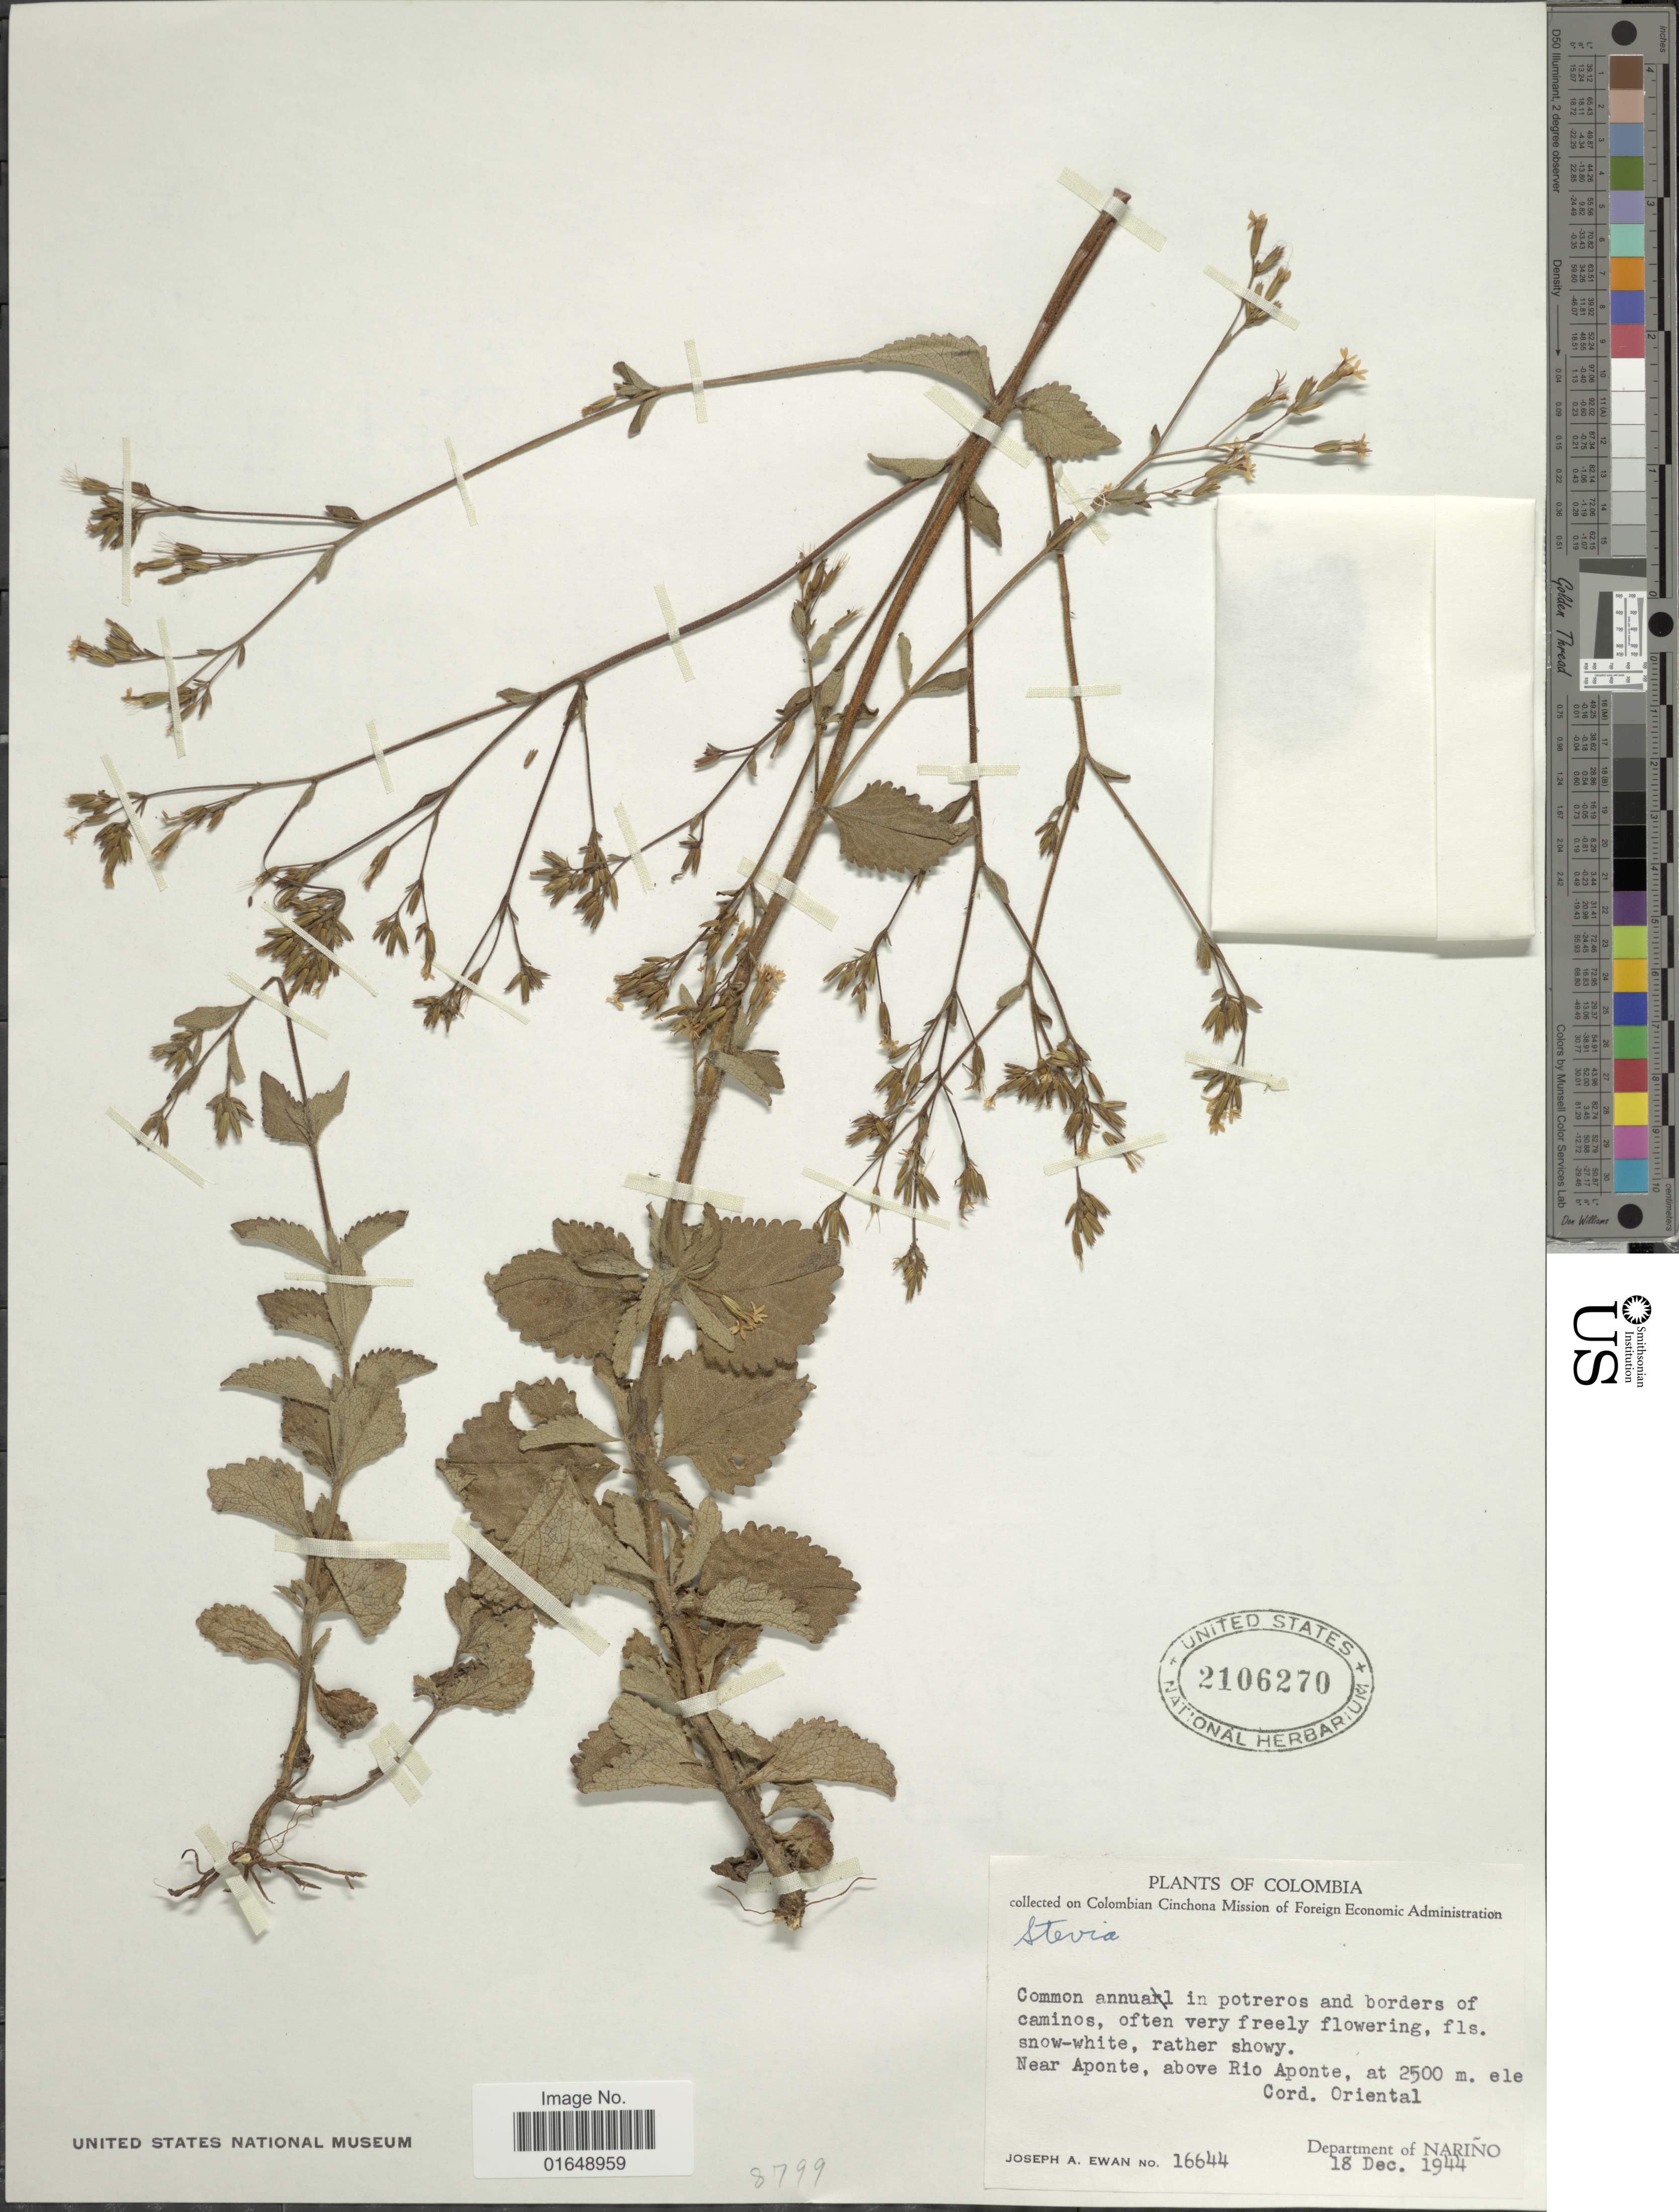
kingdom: Plantae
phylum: Tracheophyta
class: Magnoliopsida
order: Asterales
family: Asteraceae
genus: Stevia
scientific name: Stevia sp.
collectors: J. A. Ewan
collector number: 16644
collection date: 1944-12-18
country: Colombia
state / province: Nariño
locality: Near Aponte, above Rio Aponte, Cord. Oriental.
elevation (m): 2500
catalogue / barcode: US 2106270